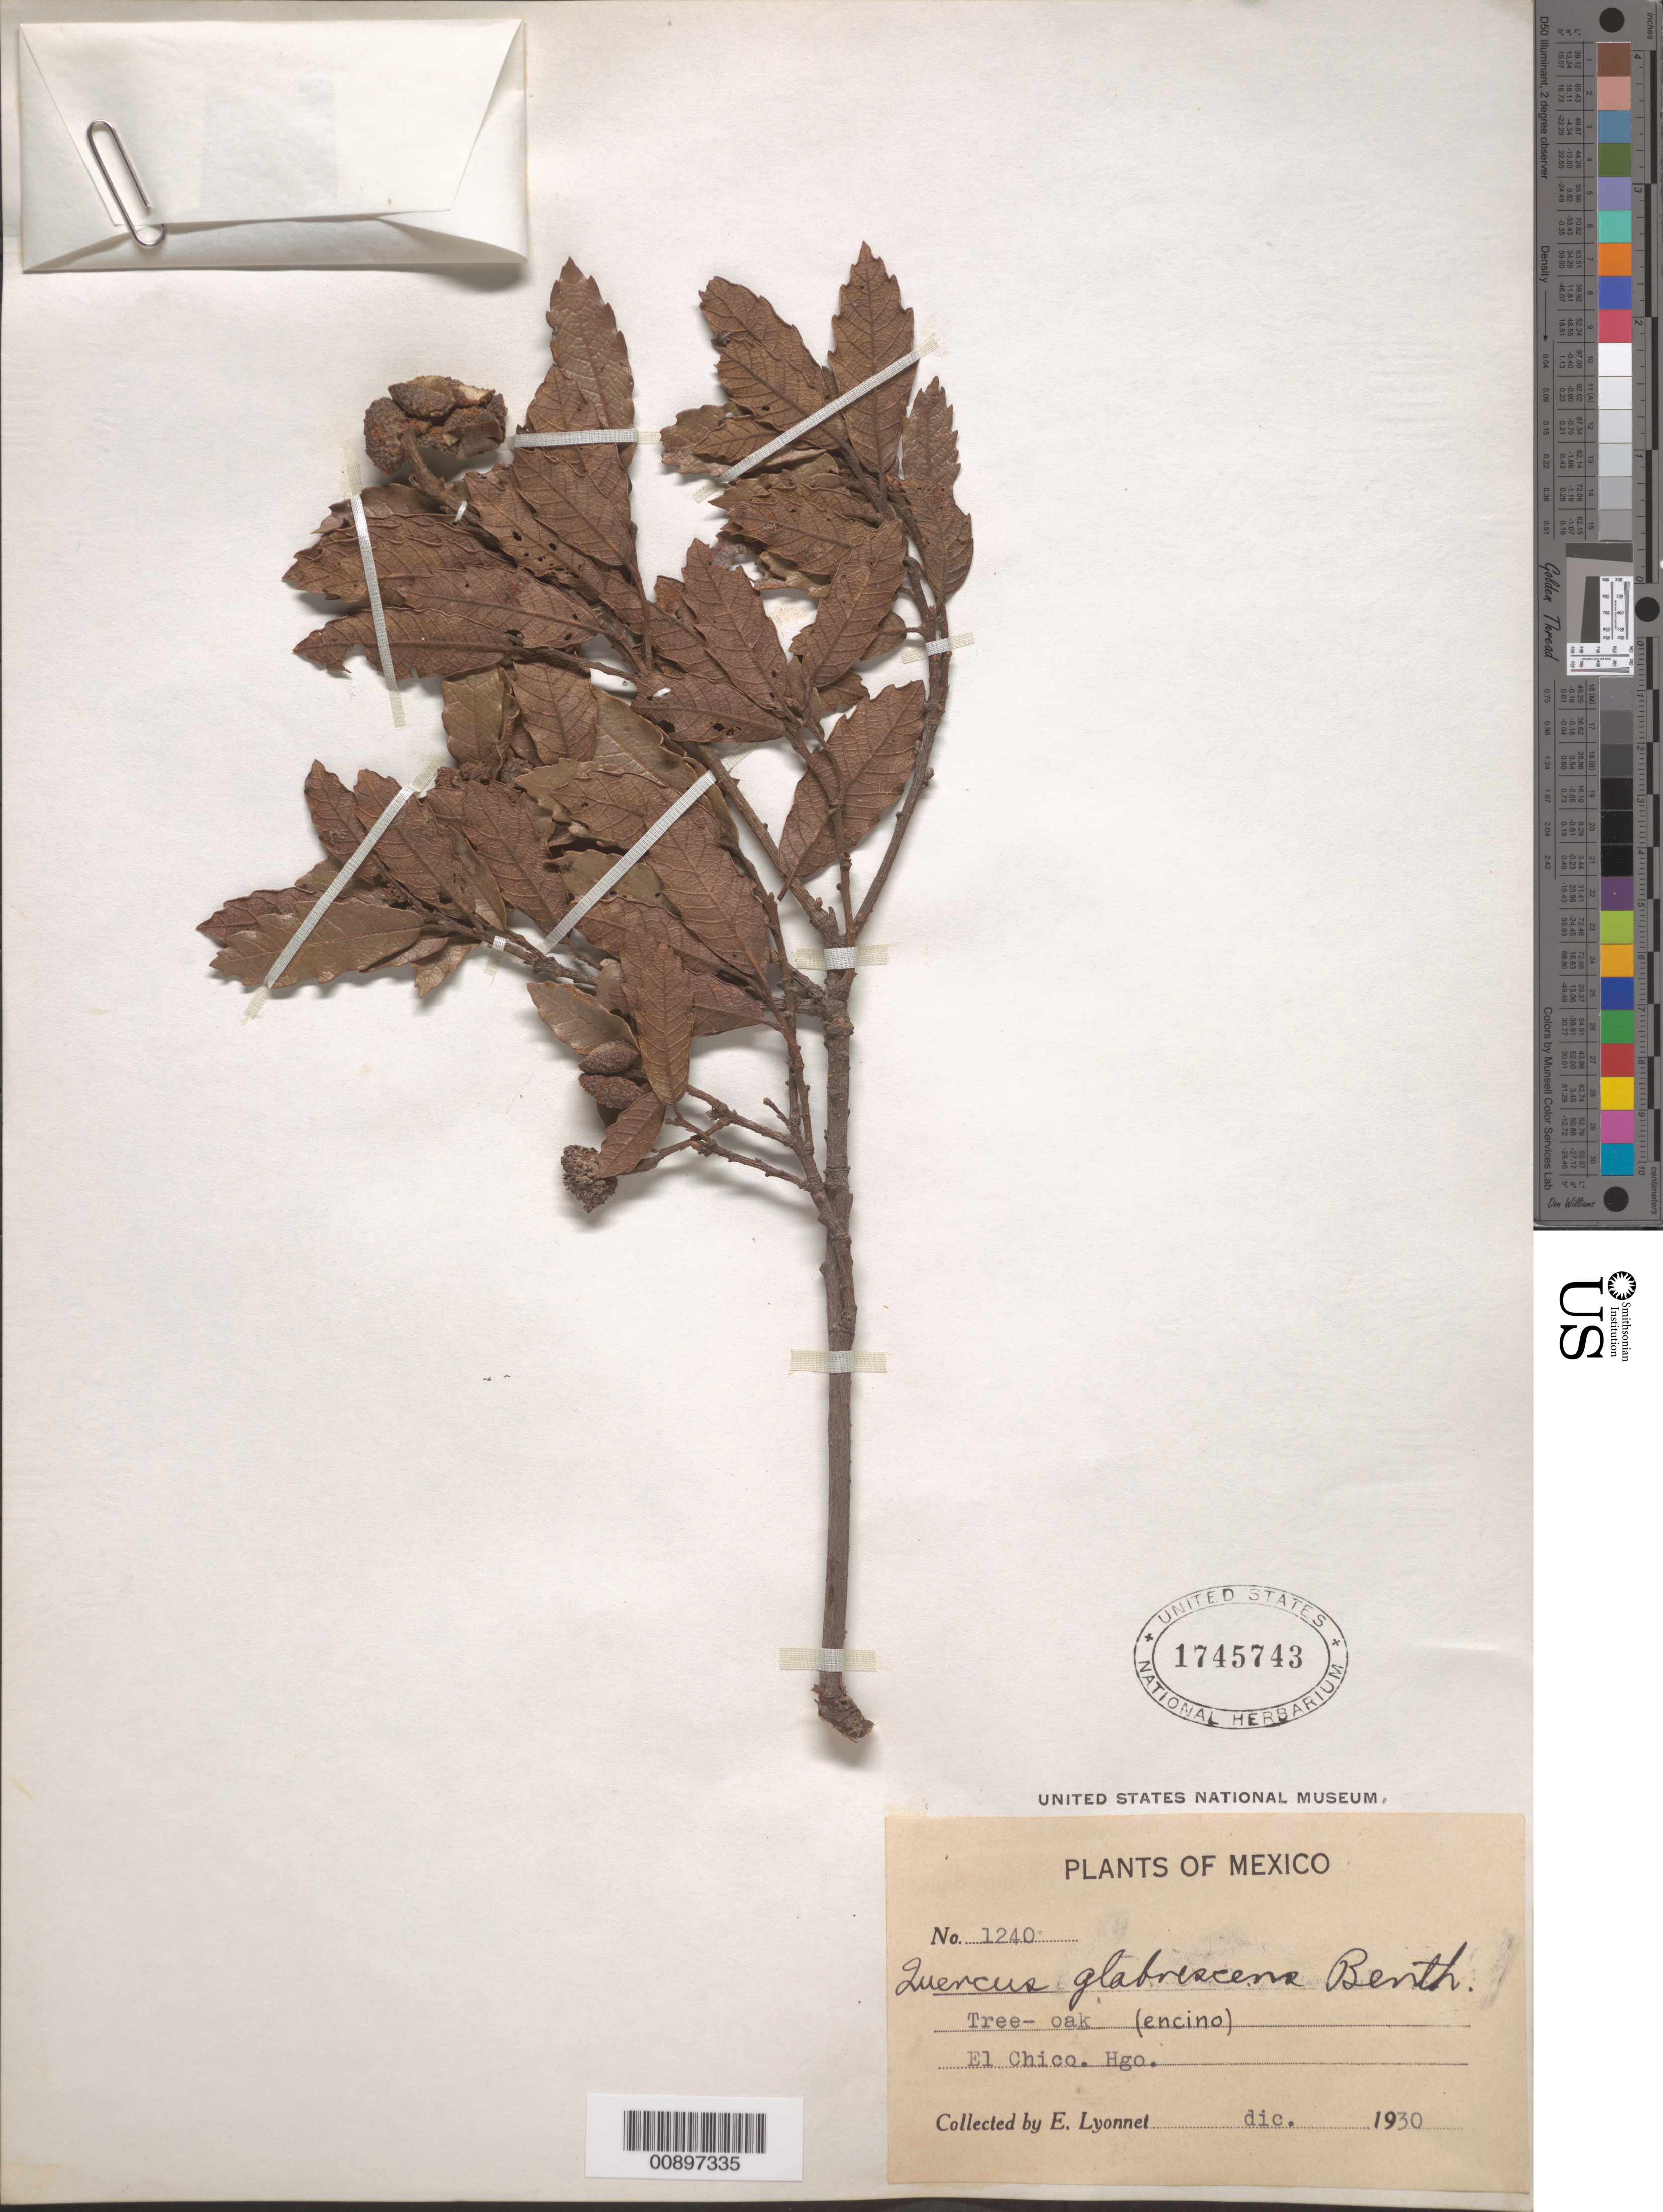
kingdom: Plantae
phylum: Tracheophyta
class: Magnoliopsida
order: Fagales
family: Fagaceae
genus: Quercus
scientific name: Quercus glabrescens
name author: Benth.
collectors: Bro. E. Lyonnet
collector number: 1240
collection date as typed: Dec 1930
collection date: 1930-12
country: Mexico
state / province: Hidalgo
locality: El Chico, Hidalgo.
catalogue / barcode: US 1745743